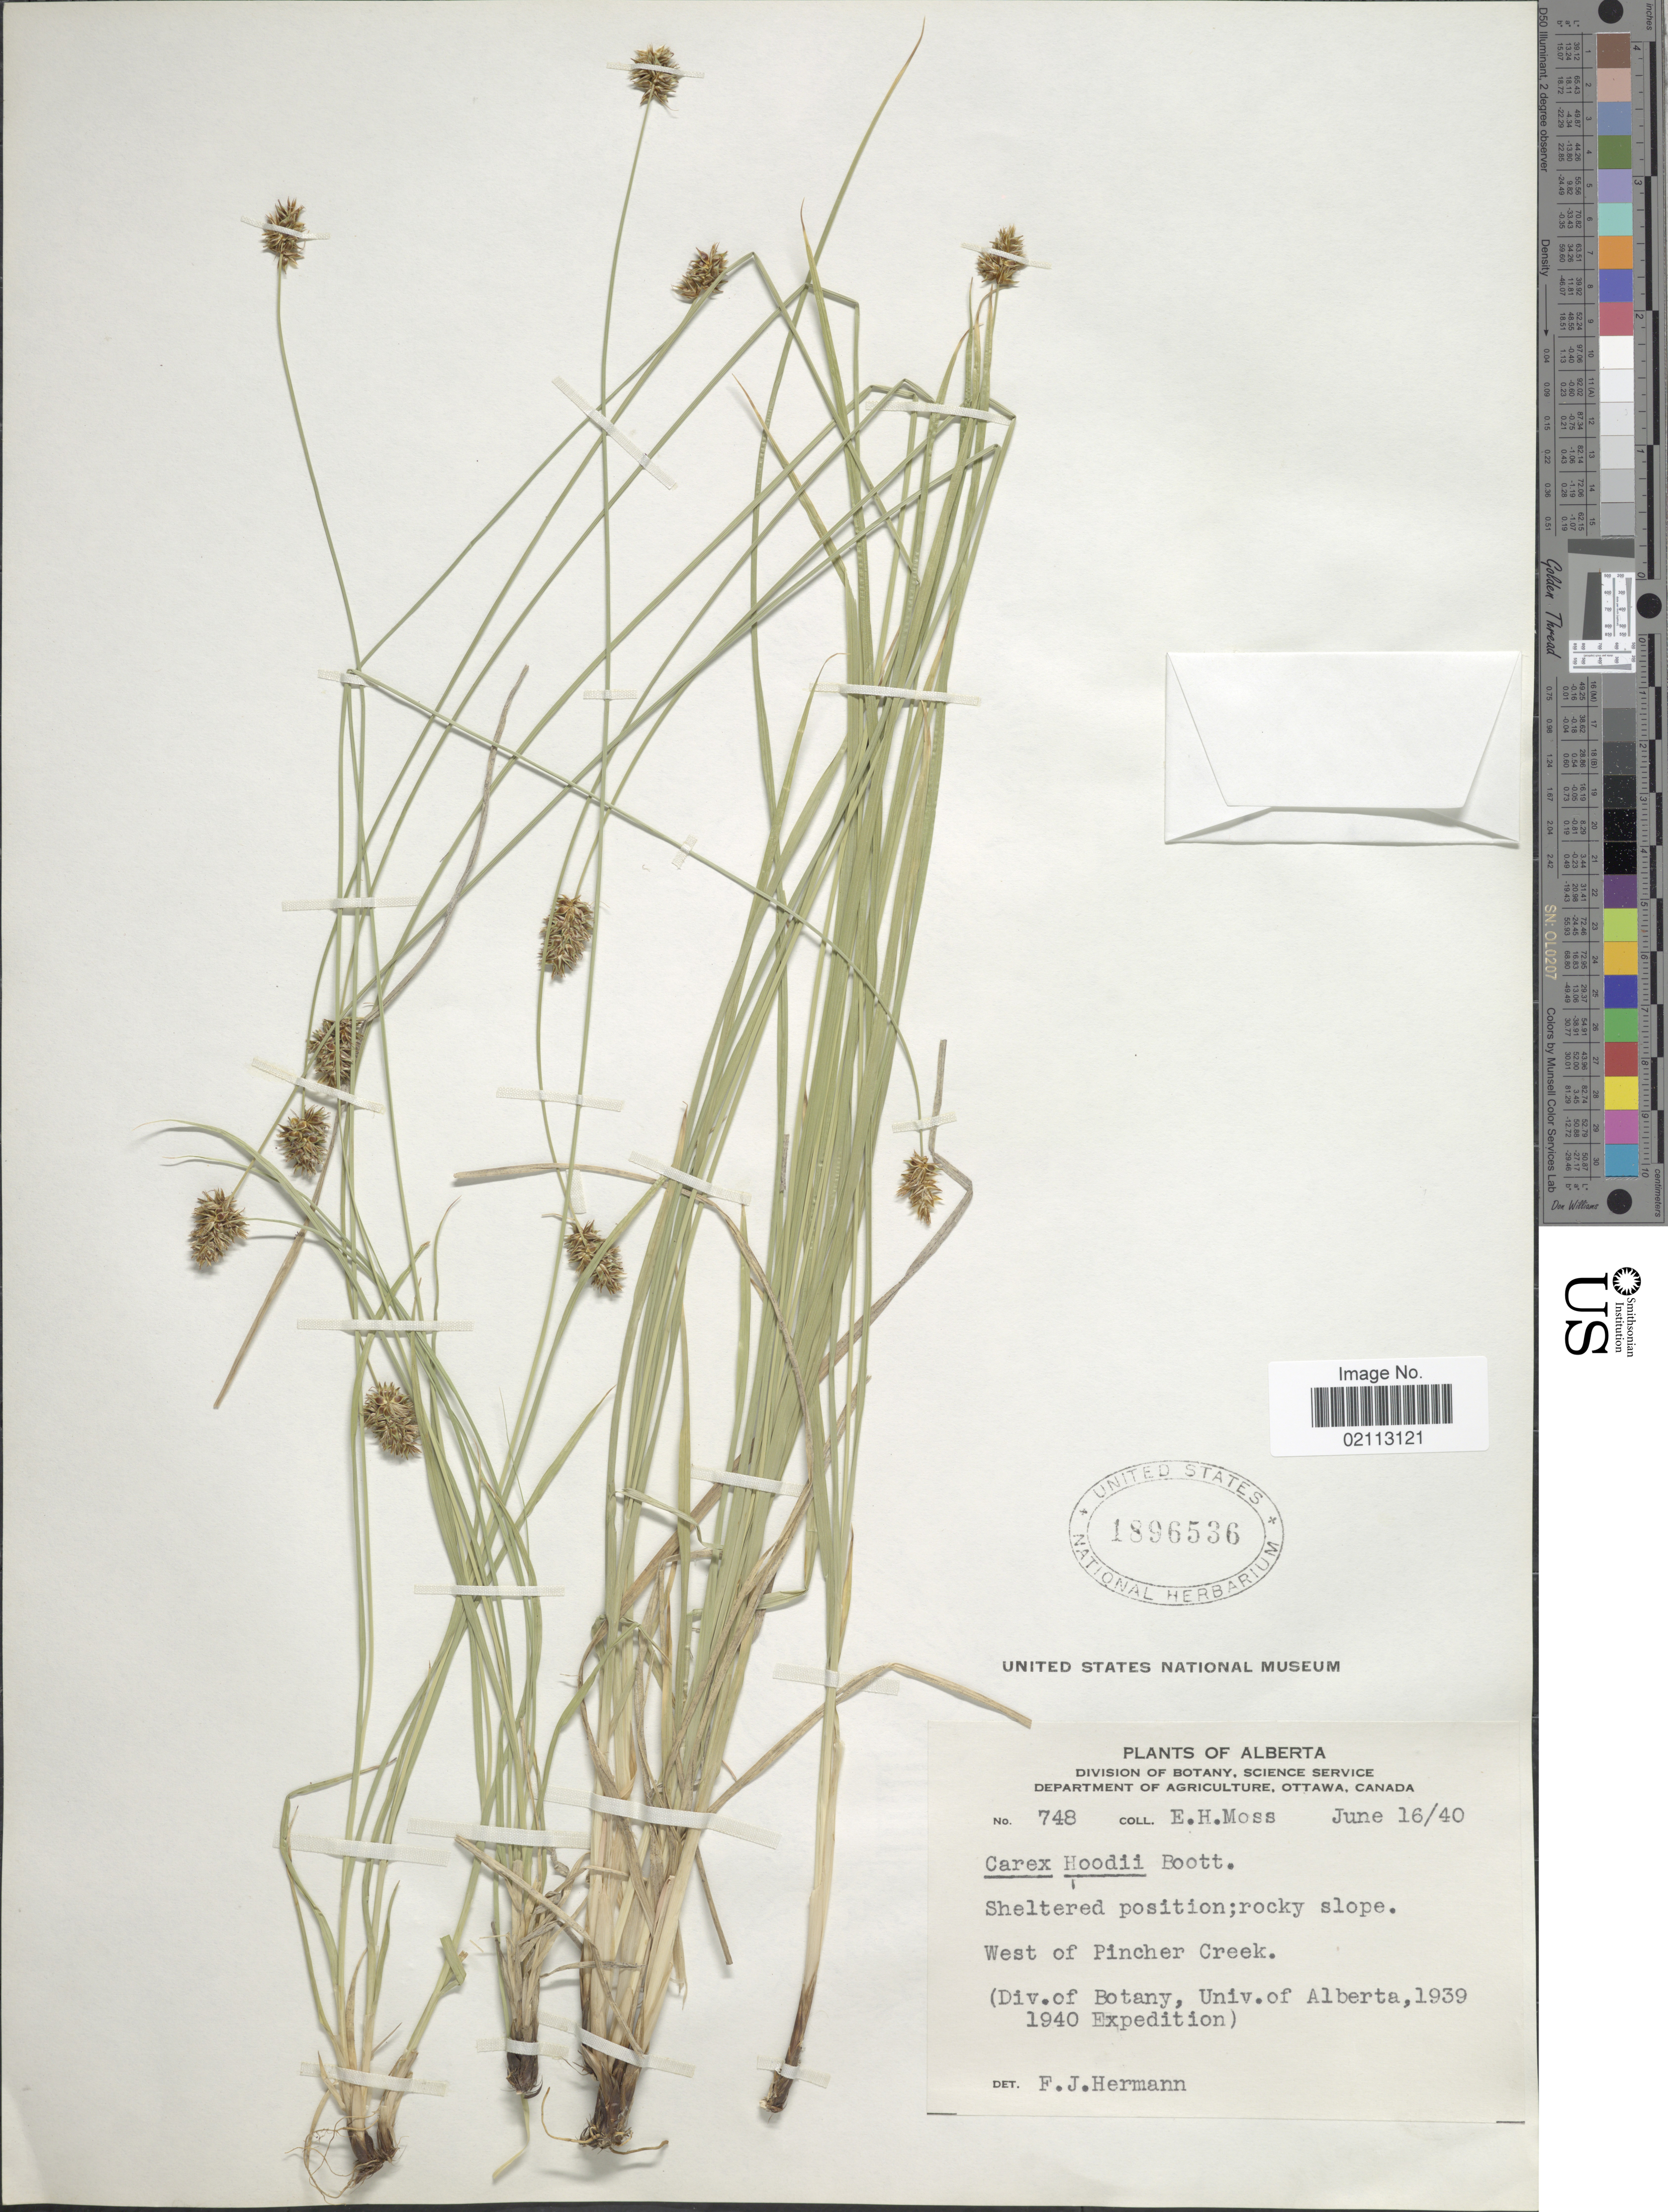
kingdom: Plantae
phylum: Tracheophyta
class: Liliopsida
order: Poales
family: Cyperaceae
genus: Carex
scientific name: Carex hoodii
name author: Boott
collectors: E. Moss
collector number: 748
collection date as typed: Transcribed d/m/y: 16/6/40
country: Canada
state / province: Alberta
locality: West of Pincher Creek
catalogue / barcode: US 1896536